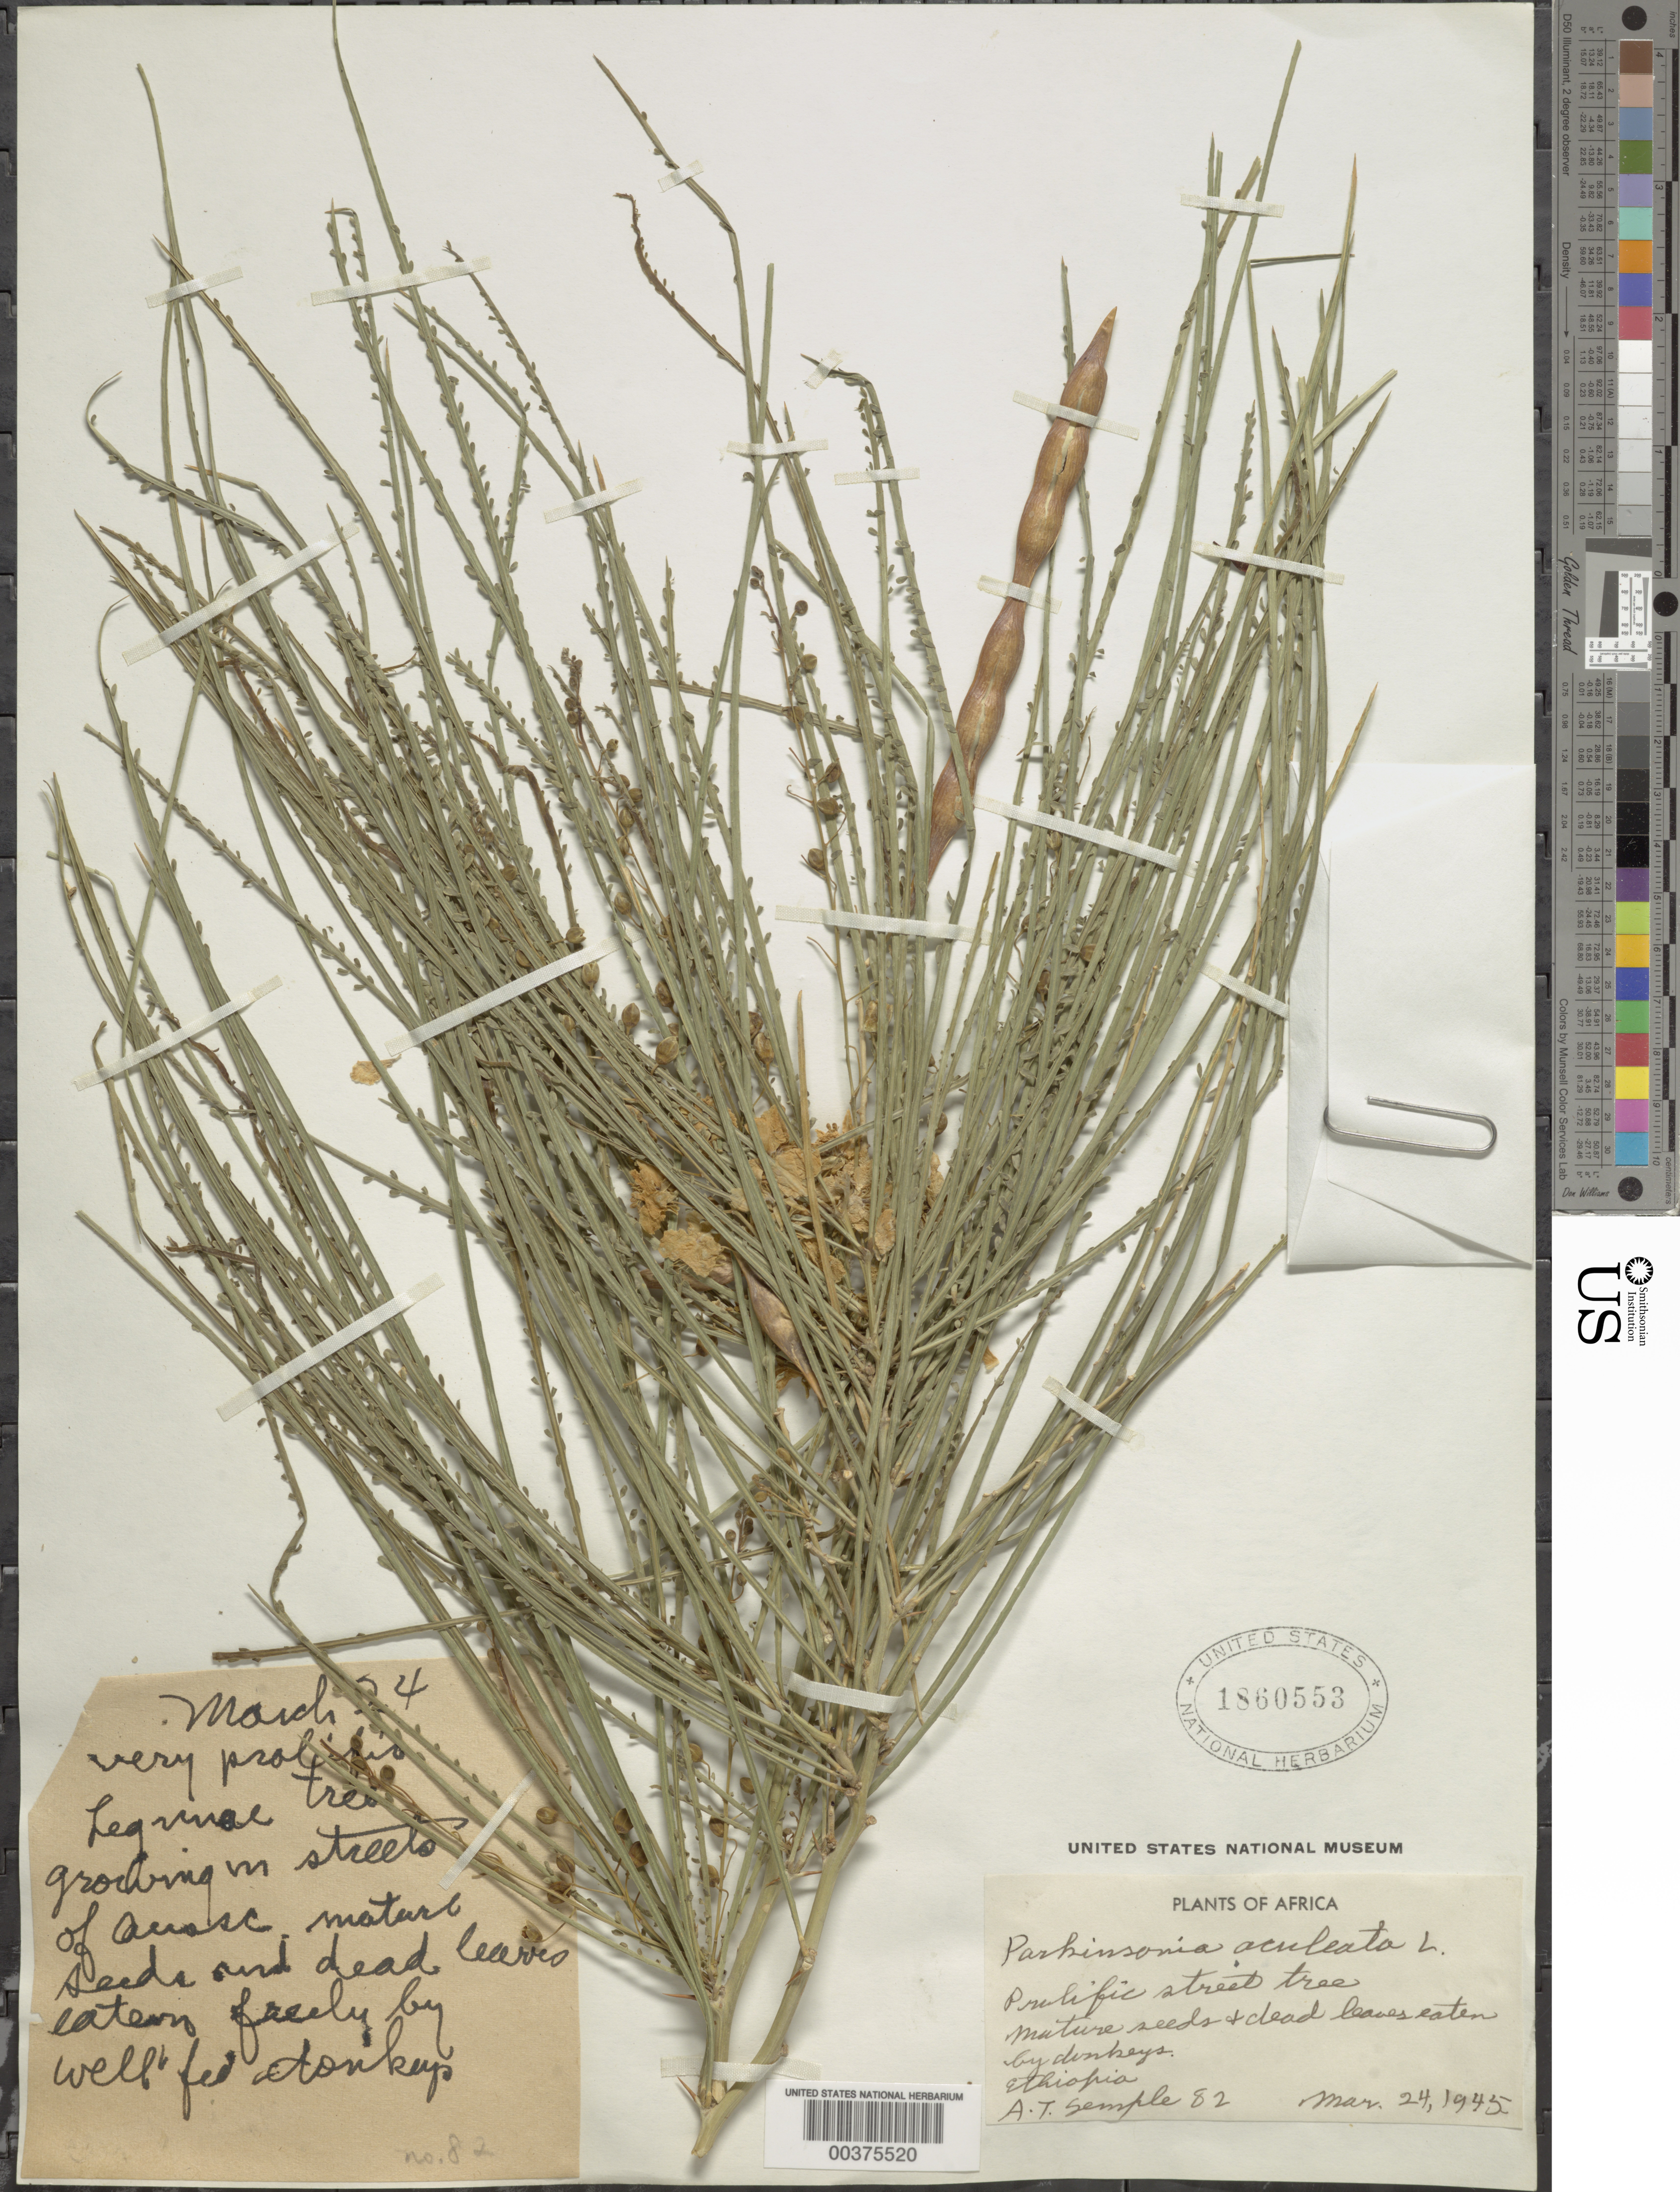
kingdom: Plantae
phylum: Tracheophyta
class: Magnoliopsida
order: Fabales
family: Fabaceae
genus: Parkinsonia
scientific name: Parkinsonia aculeata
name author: L.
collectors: A. Semple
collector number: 82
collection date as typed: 24 Mar 1945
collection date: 1945-03-24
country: Ethiopia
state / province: Oromiya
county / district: Shewa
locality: Anase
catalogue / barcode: US 1860553